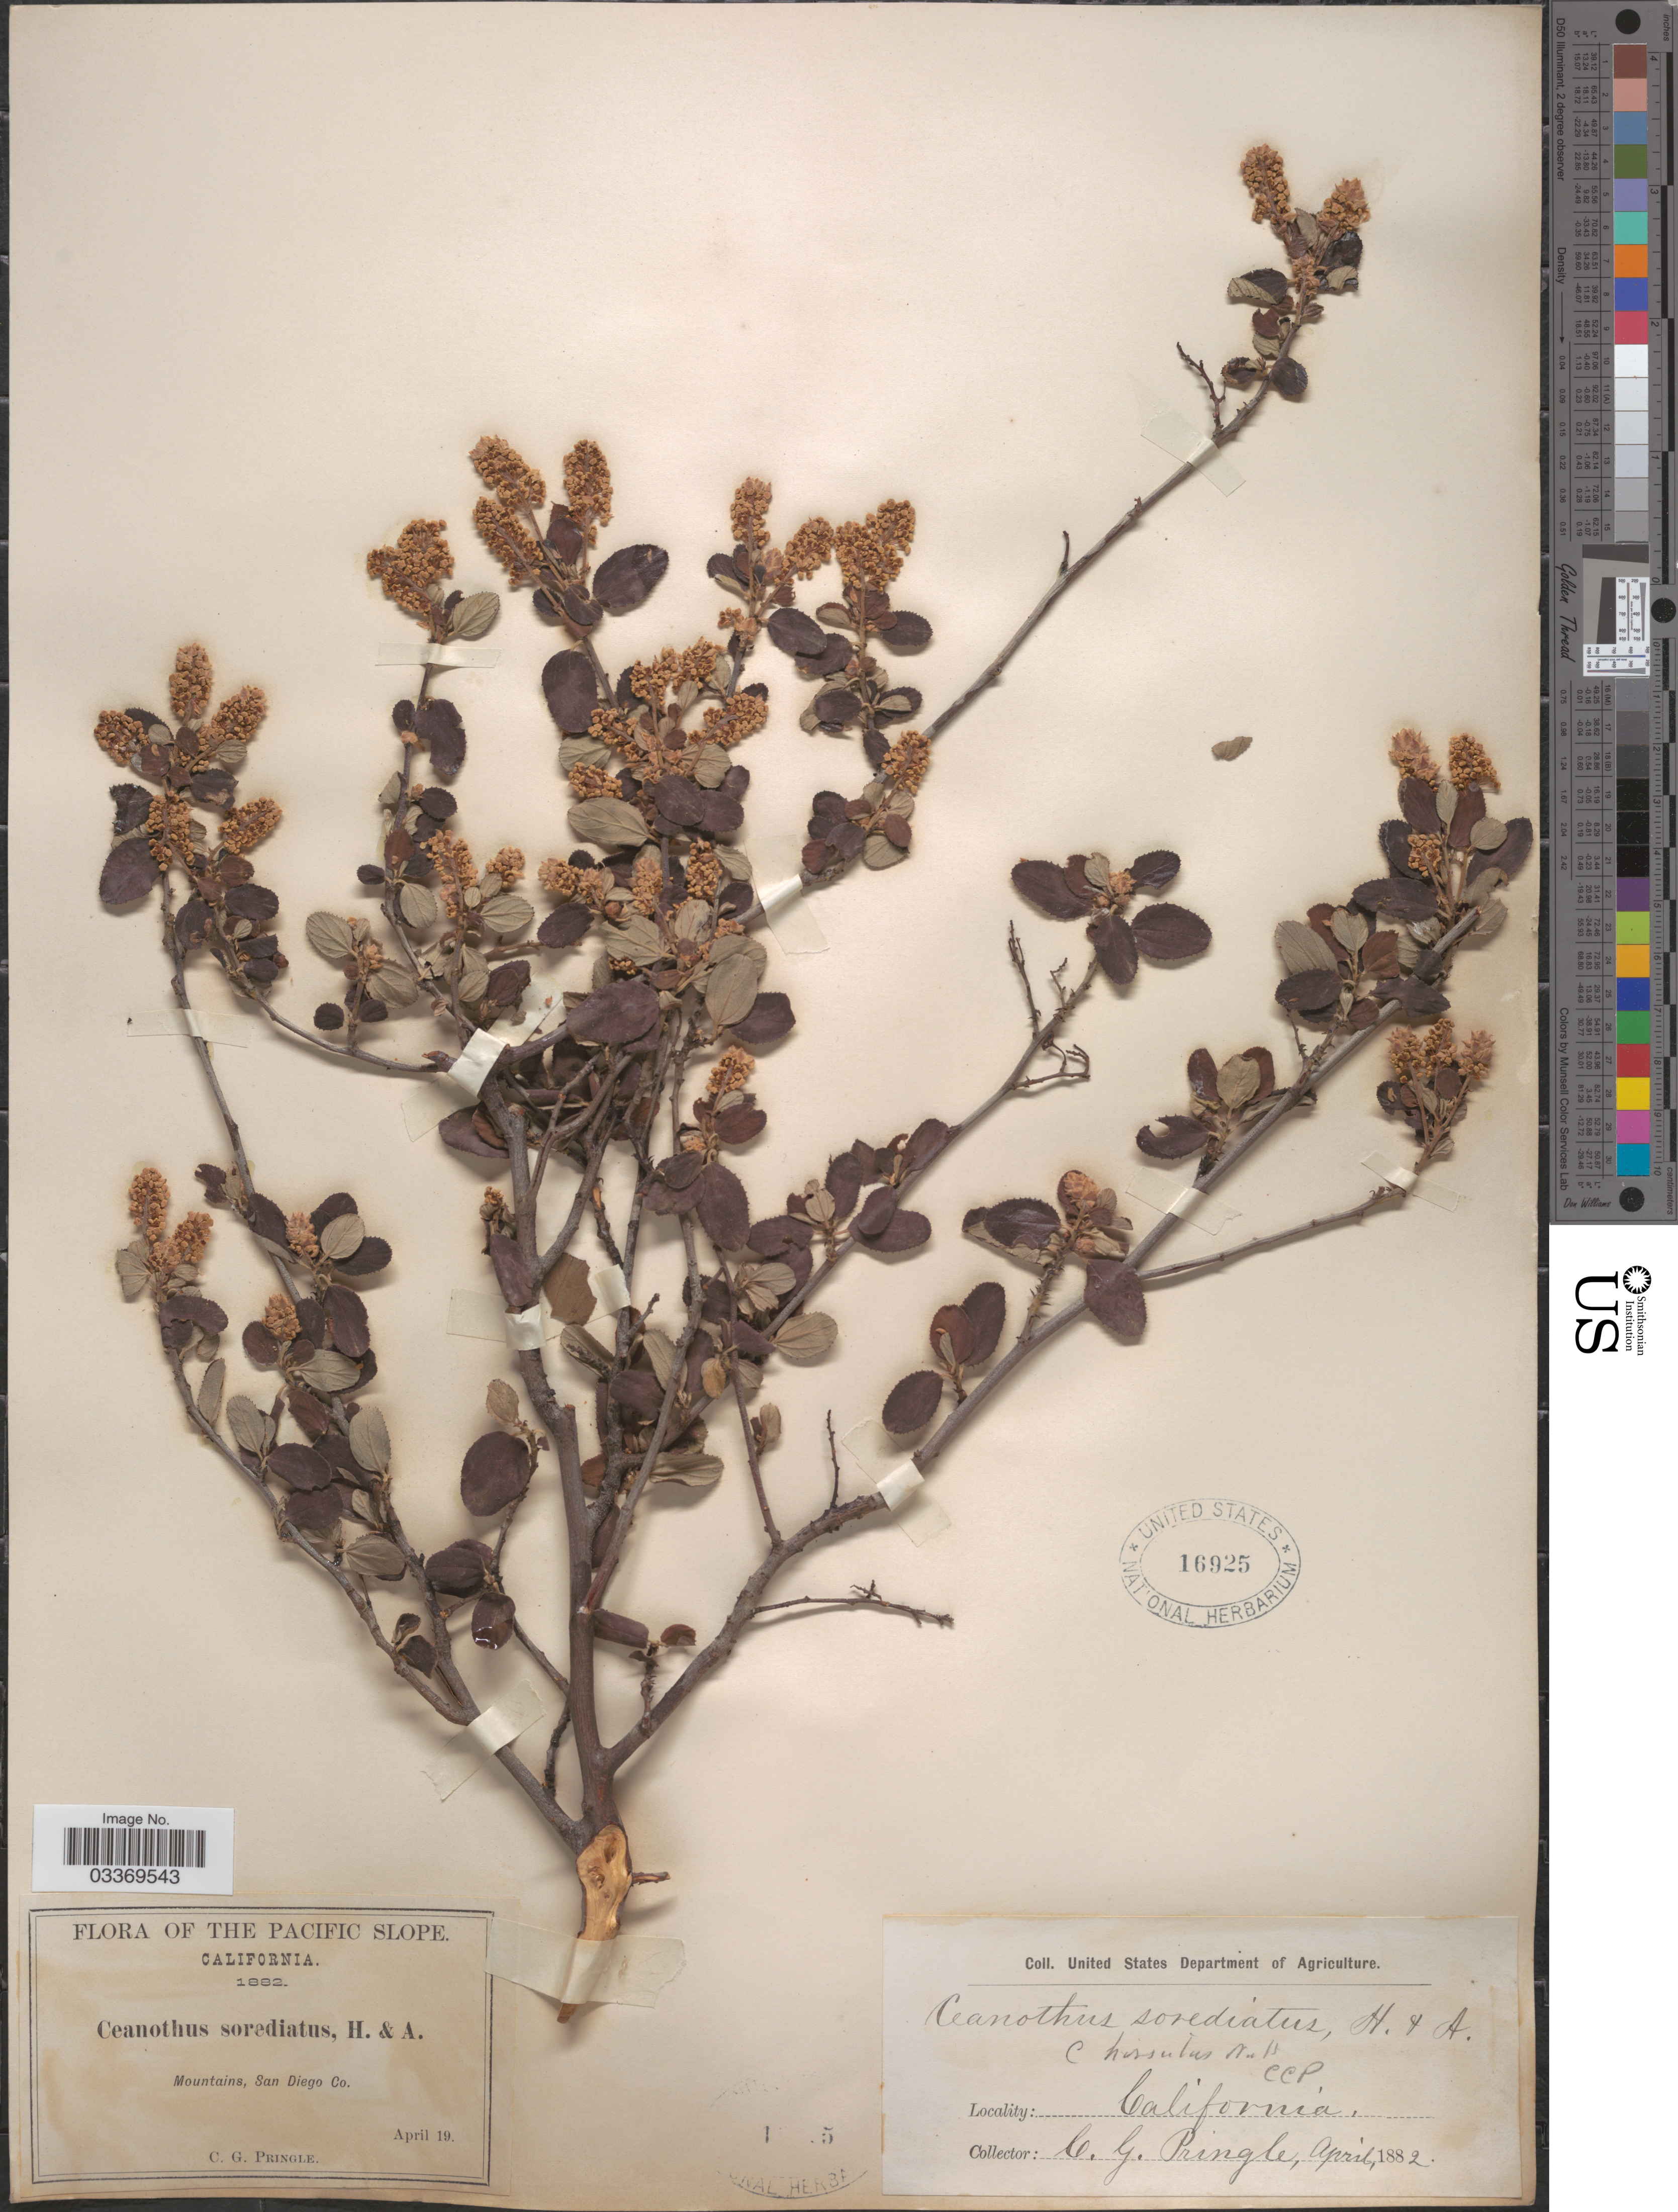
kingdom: Plantae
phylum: Tracheophyta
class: Magnoliopsida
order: Rosales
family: Rhamnaceae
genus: Ceanothus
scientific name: Ceanothus hirsutus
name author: Nutt.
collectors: C. G. Pringle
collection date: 1882-04-19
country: United States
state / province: California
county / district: San Diego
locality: The Pacific Slope. Mountains, San Diego Co.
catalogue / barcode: US 16925